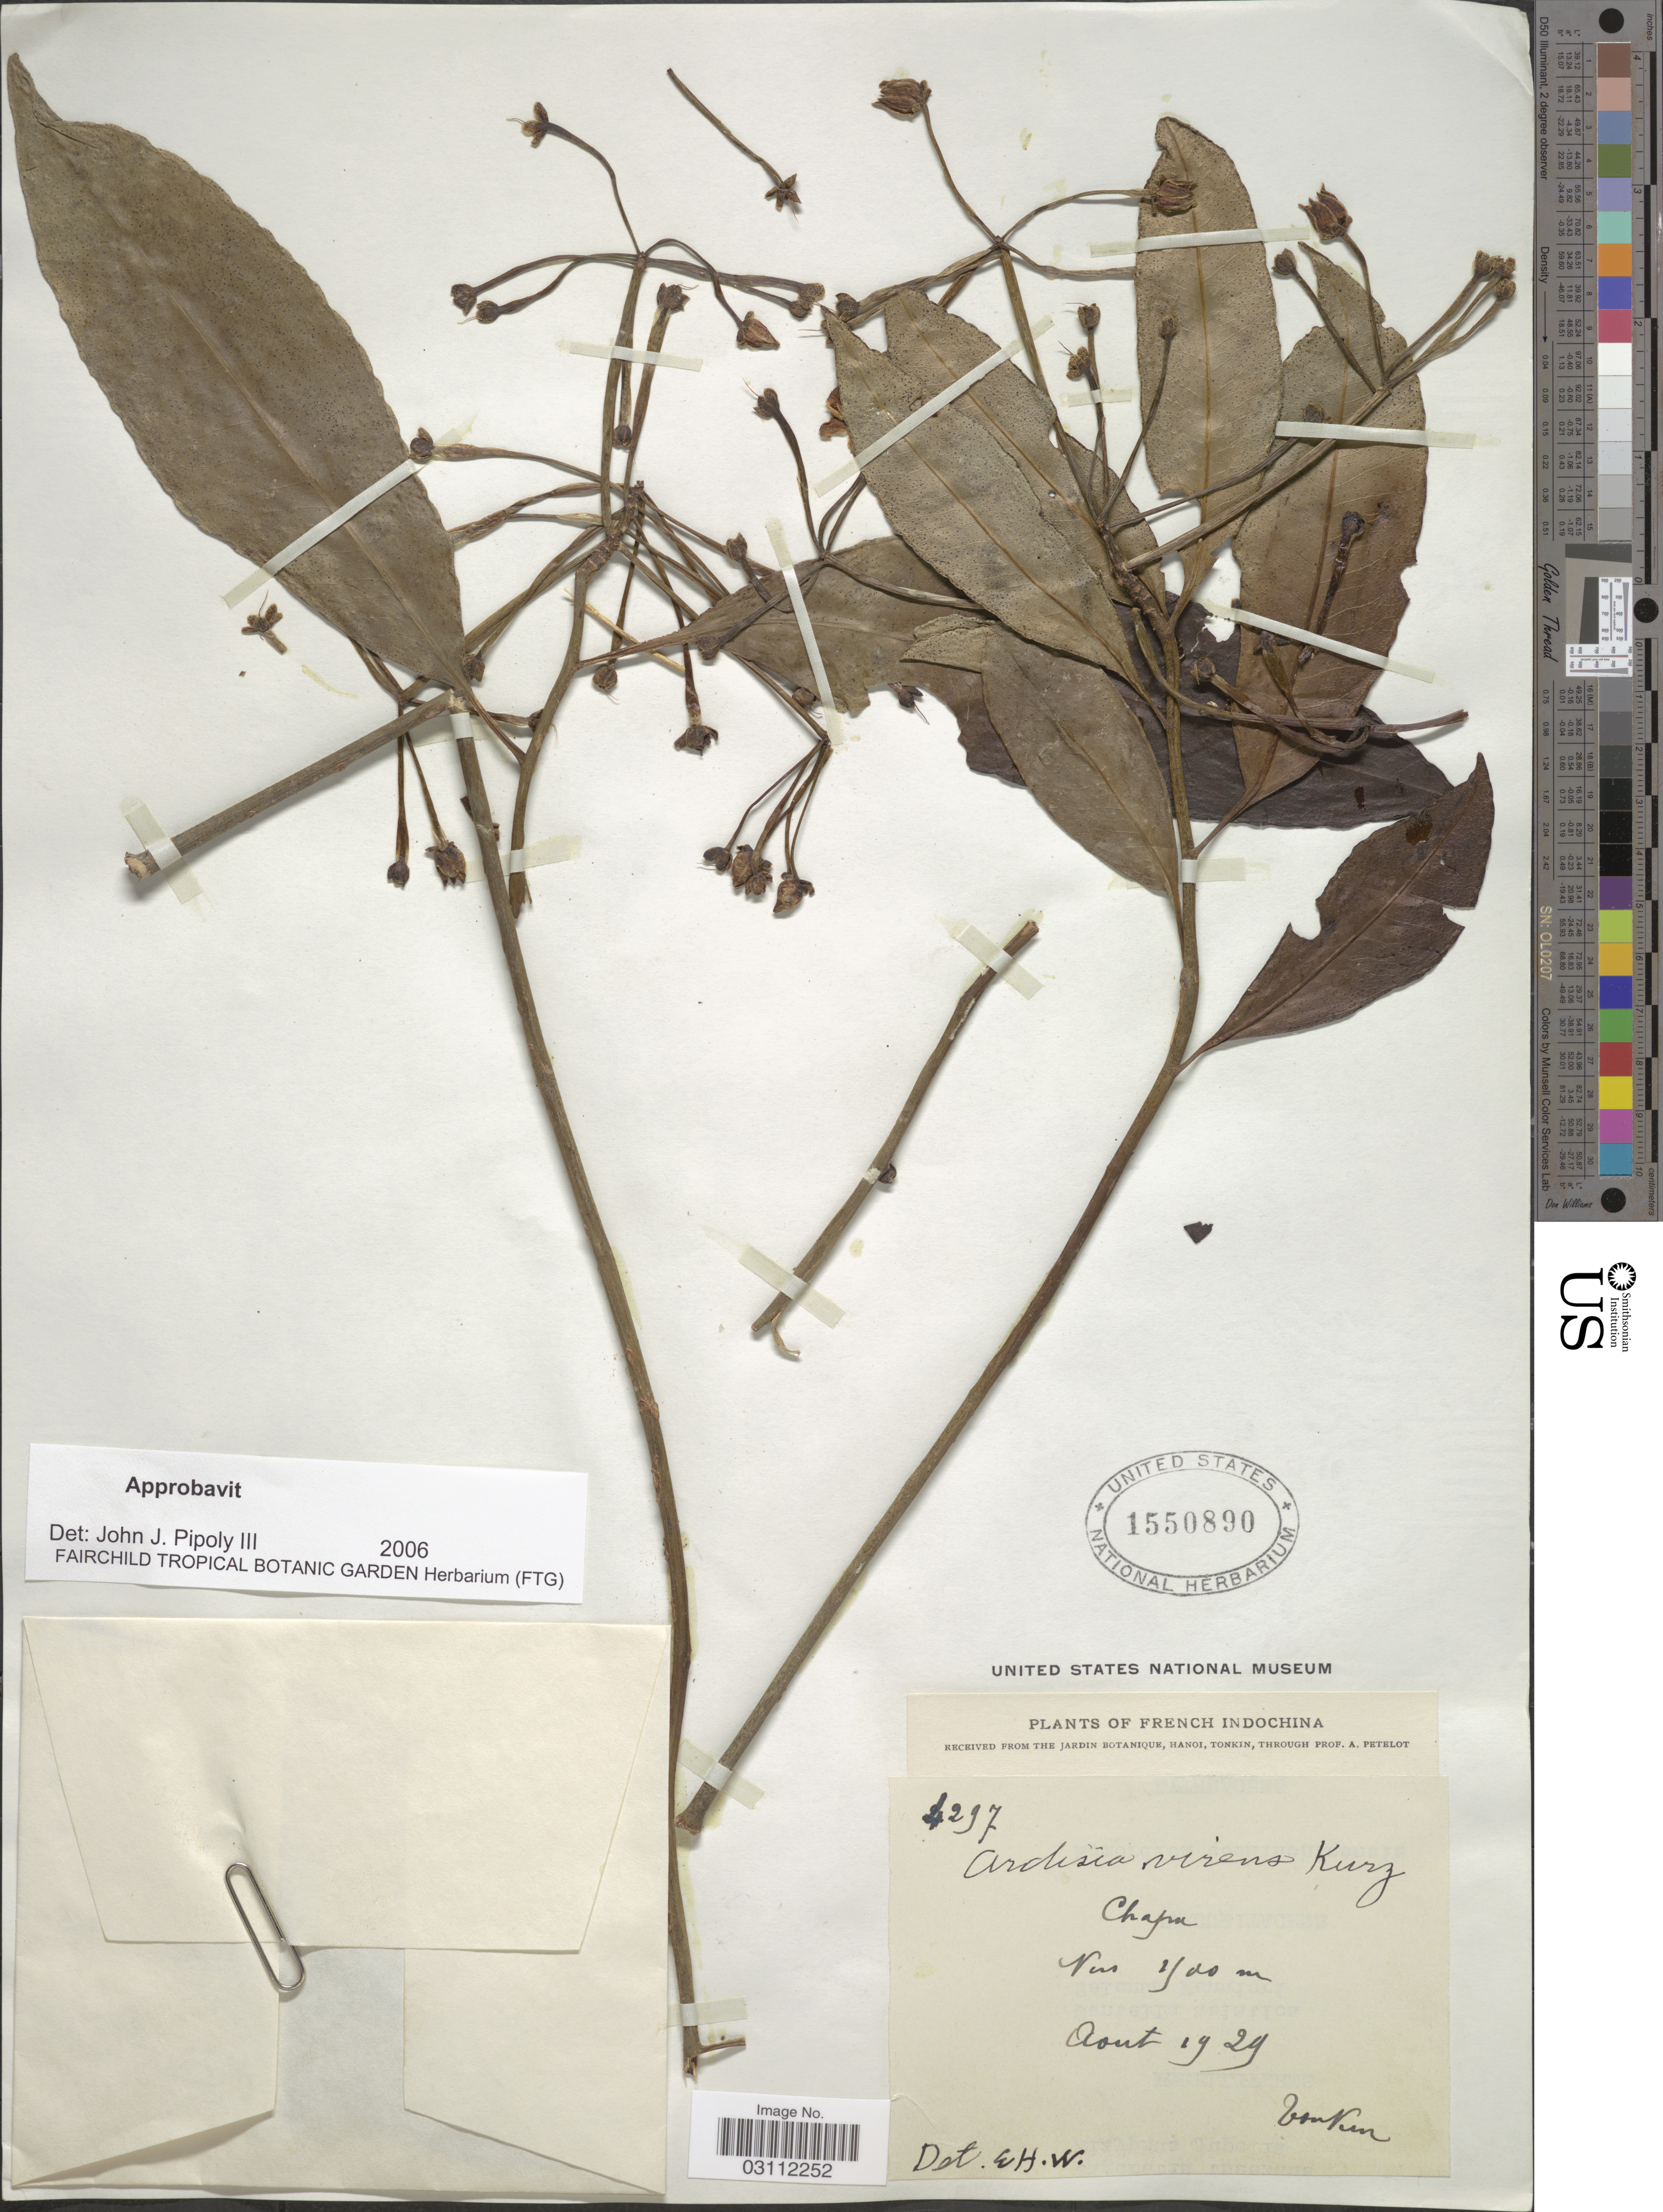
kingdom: Plantae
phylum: Tracheophyta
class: Magnoliopsida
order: Ericales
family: Primulaceae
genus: Ardisia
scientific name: Ardisia virens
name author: Kurz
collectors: A. Petelot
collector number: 4297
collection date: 1929-08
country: Vietnam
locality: French Indochina. Chapa.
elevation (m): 2500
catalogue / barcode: US 1550890